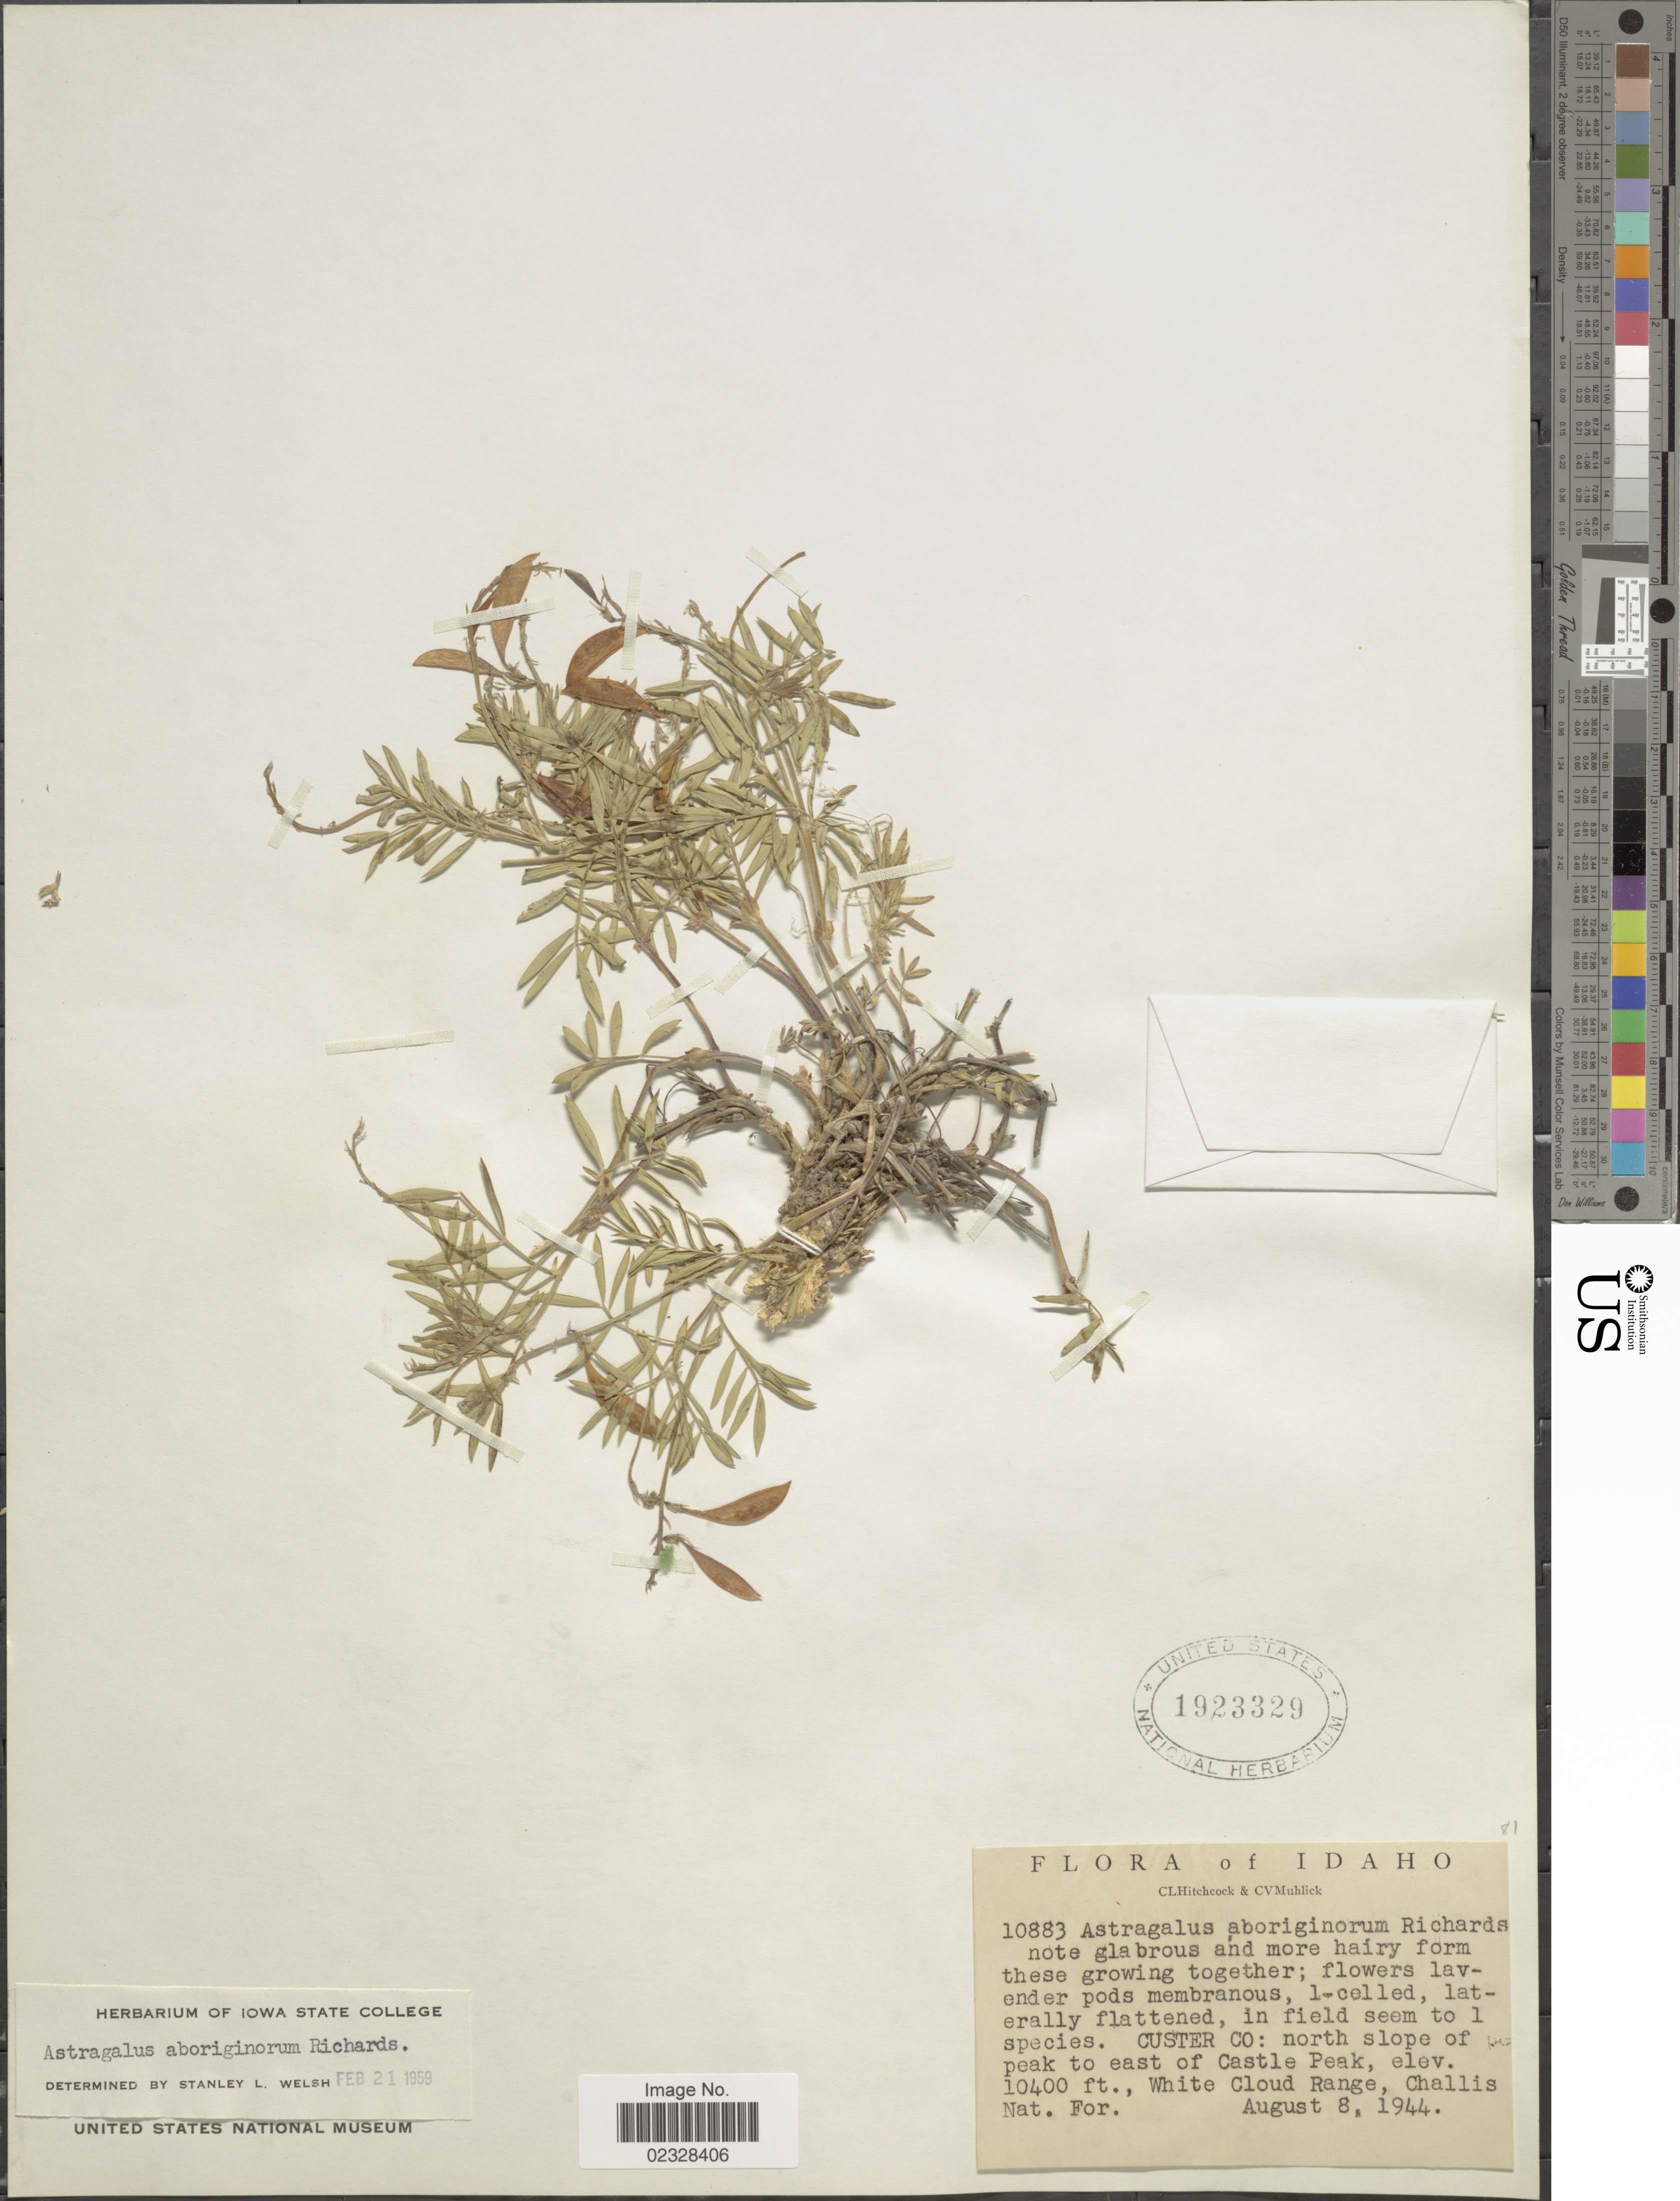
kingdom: Plantae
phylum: Tracheophyta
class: Magnoliopsida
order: Fabales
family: Fabaceae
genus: Astragalus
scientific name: Astragalus aboriginum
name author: Richardson ex Spreng.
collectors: C. L. Hitchcock & C. V. Muhlick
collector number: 10883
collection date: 1944-08-08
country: United States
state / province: Idaho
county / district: Custer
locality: north slope of peak to east of Castle Peak, White Cloud Range, Challis Nat. For.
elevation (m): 3170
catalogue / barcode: US 1923329